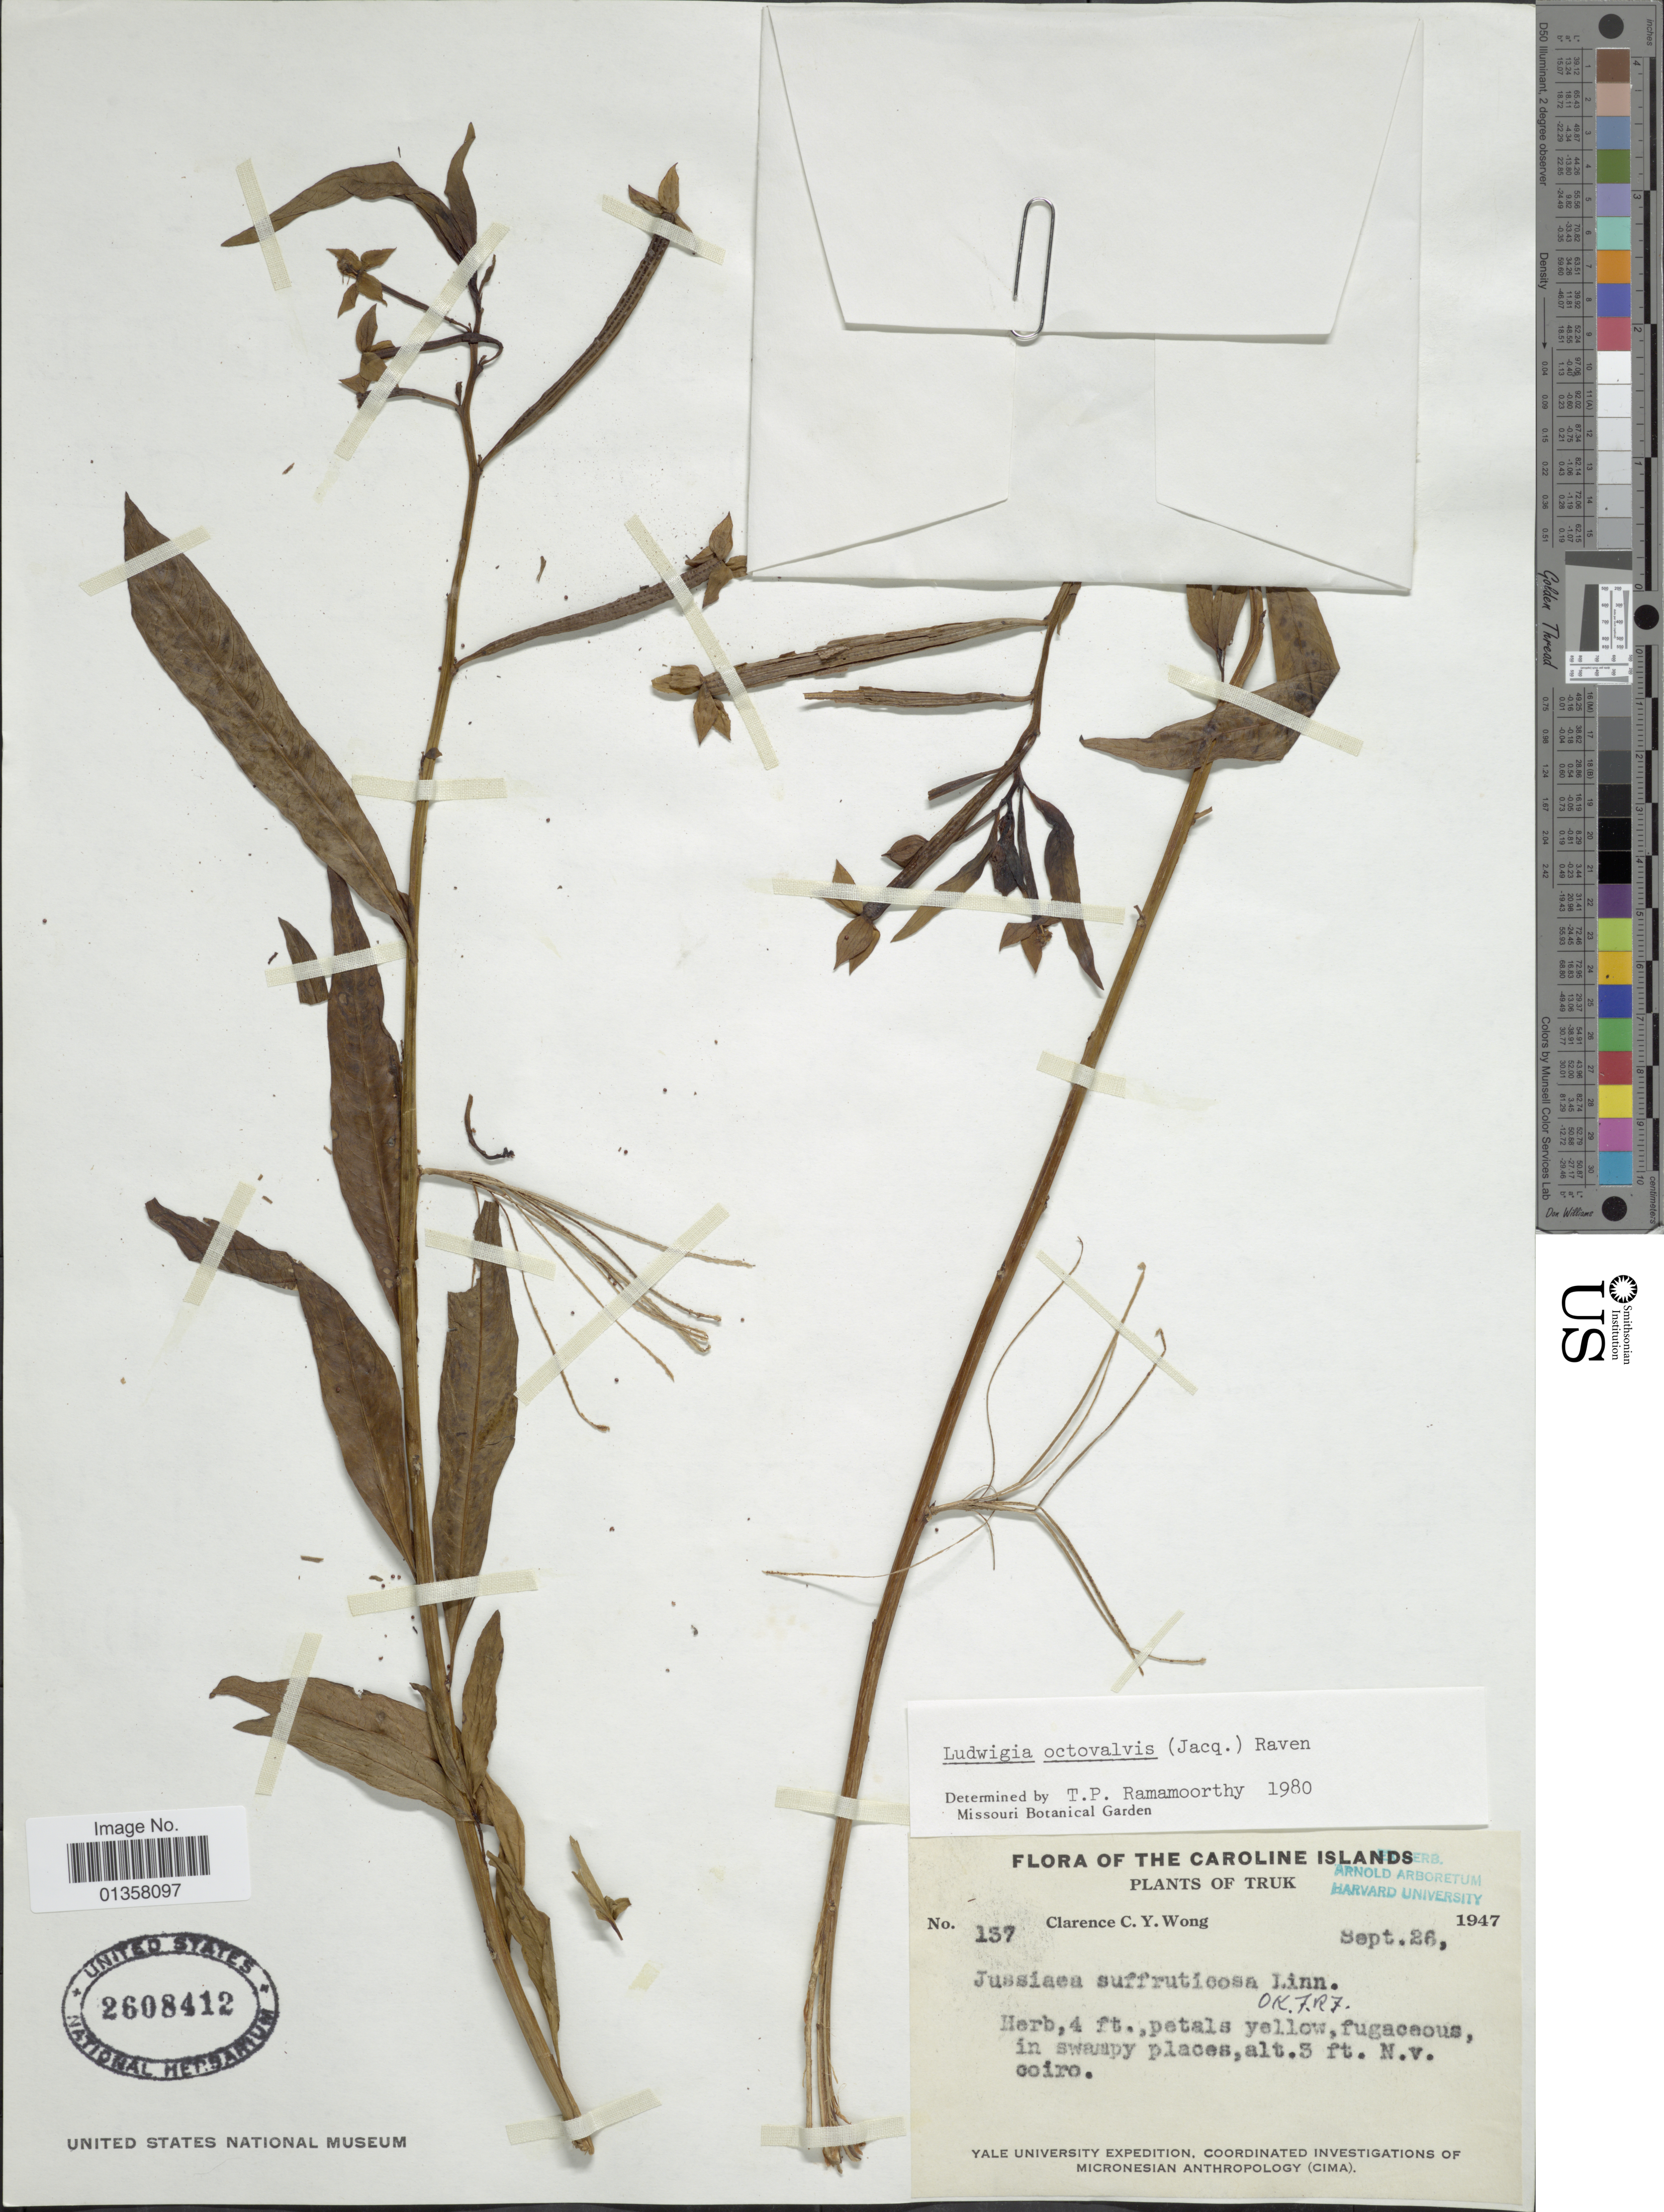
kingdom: Plantae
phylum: Tracheophyta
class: Magnoliopsida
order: Myrtales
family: Onagraceae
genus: Ludwigia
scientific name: Ludwigia octovalvis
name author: (Jacq.) P.H. Raven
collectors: C. Y. C. Wong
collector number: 137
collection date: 1947-09-26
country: Micronesia, Federated States of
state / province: Truk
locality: The Caroline Islands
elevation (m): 2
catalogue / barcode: US 2608412